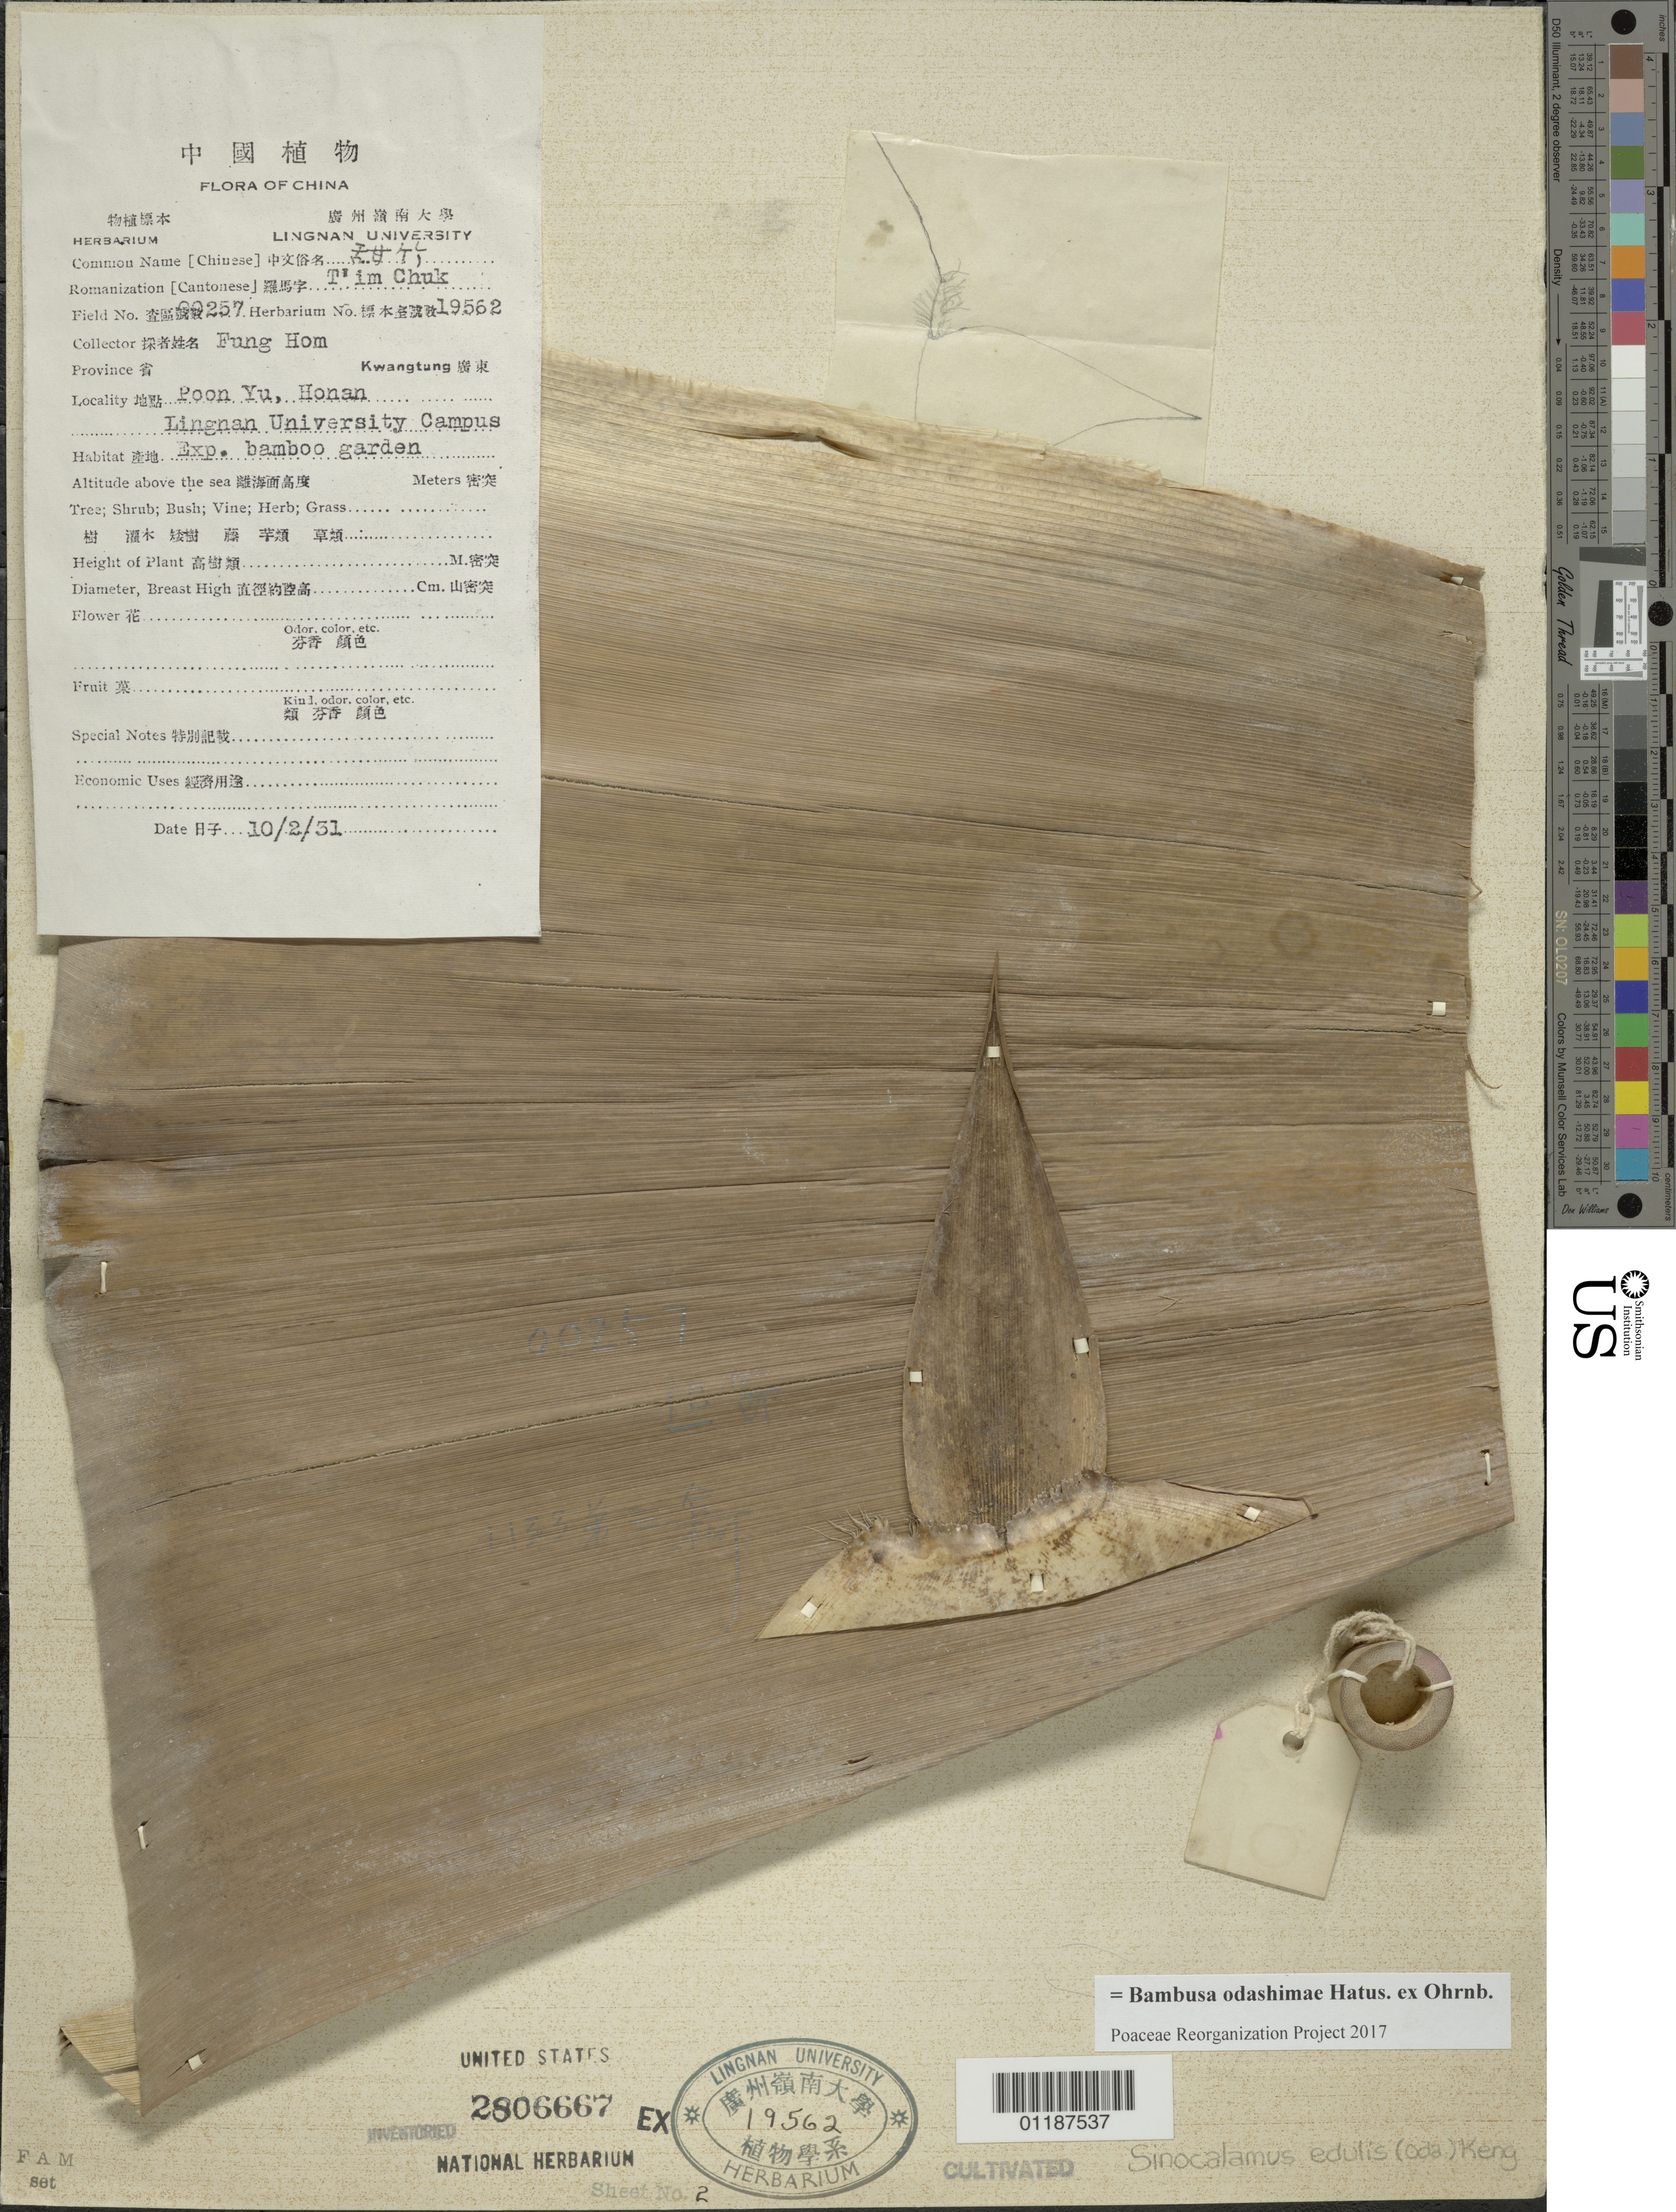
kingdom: Plantae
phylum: Tracheophyta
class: Liliopsida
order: Poales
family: Poaceae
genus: Bambusa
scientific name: Bambusa odashimae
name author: Hatus. ex D.Z. Li & Stapleton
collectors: H. L. Fung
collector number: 257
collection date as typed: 02 Oct 1931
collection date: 1931-10-02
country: China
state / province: Guangdong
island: Honam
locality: Poon Yu, Honan Lingnan University Bamboo Garden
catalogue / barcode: US 2806667